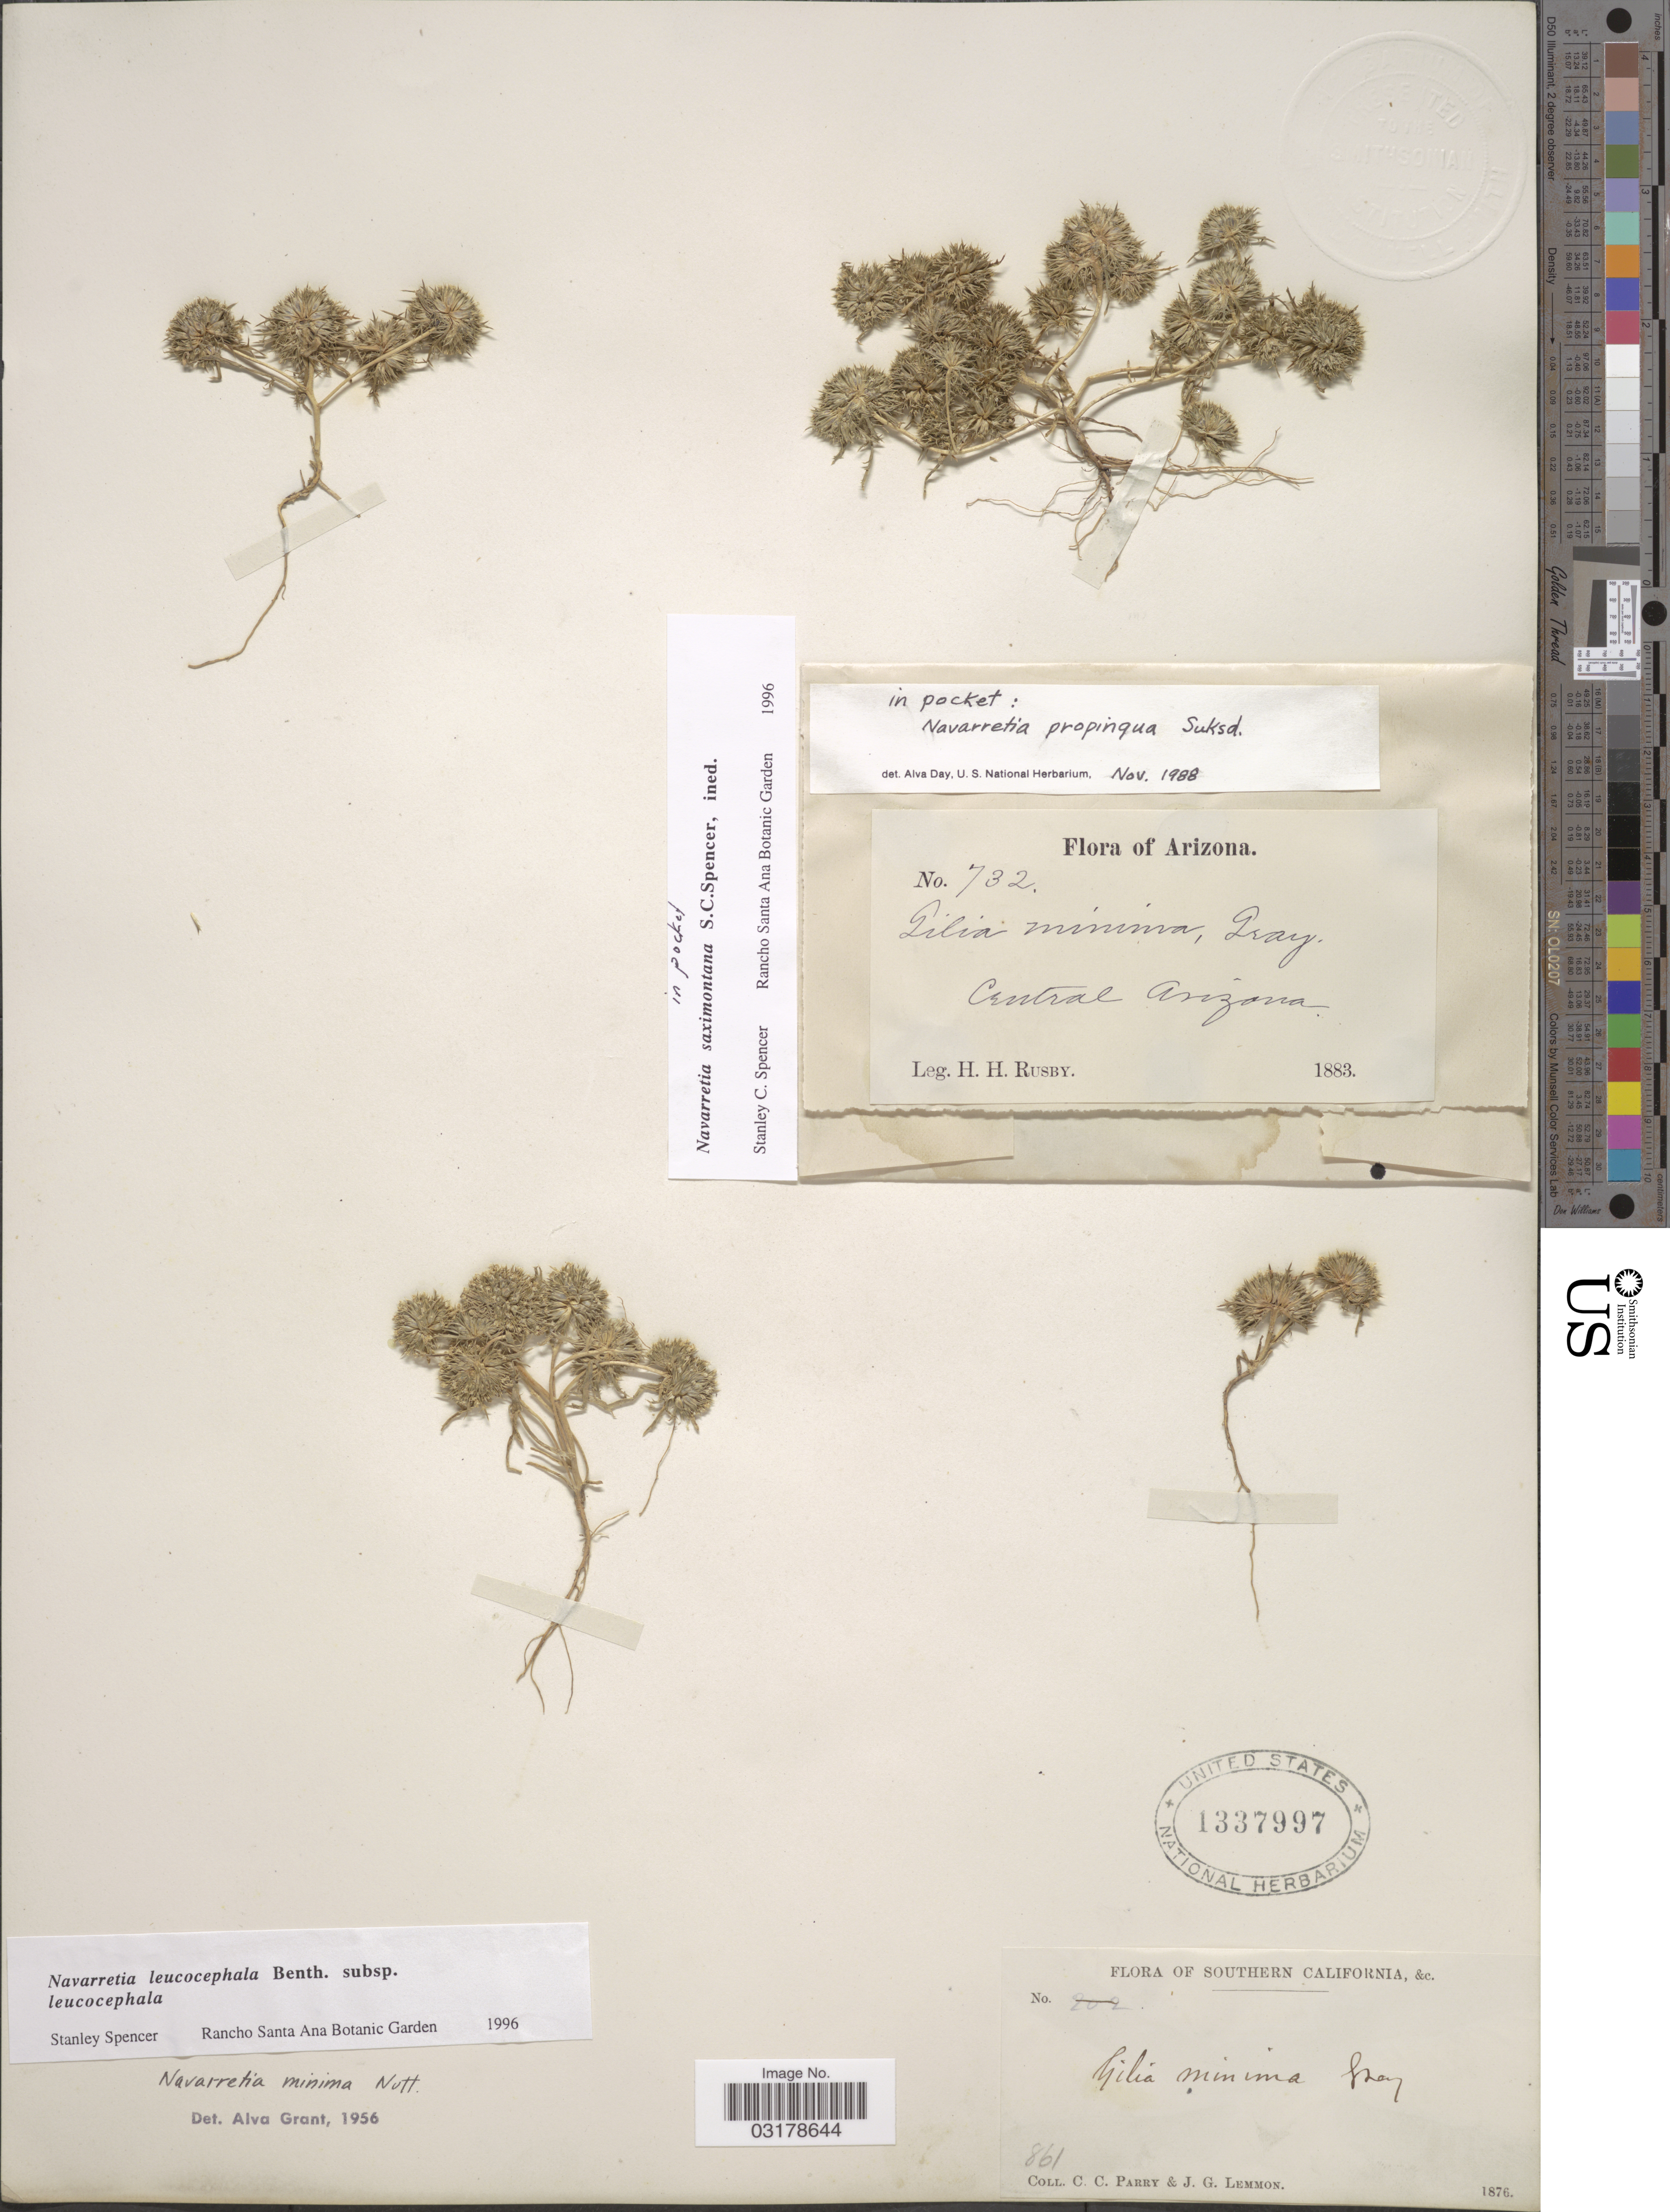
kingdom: Plantae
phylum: Tracheophyta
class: Magnoliopsida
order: Ericales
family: Polemoniaceae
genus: Navarretia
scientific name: Navarretia leucocephala subsp. leucocephala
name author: Benth.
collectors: C. C. Parry & J. Lemmon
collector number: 861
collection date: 1876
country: United States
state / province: California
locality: Southern California.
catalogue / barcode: US 1337997